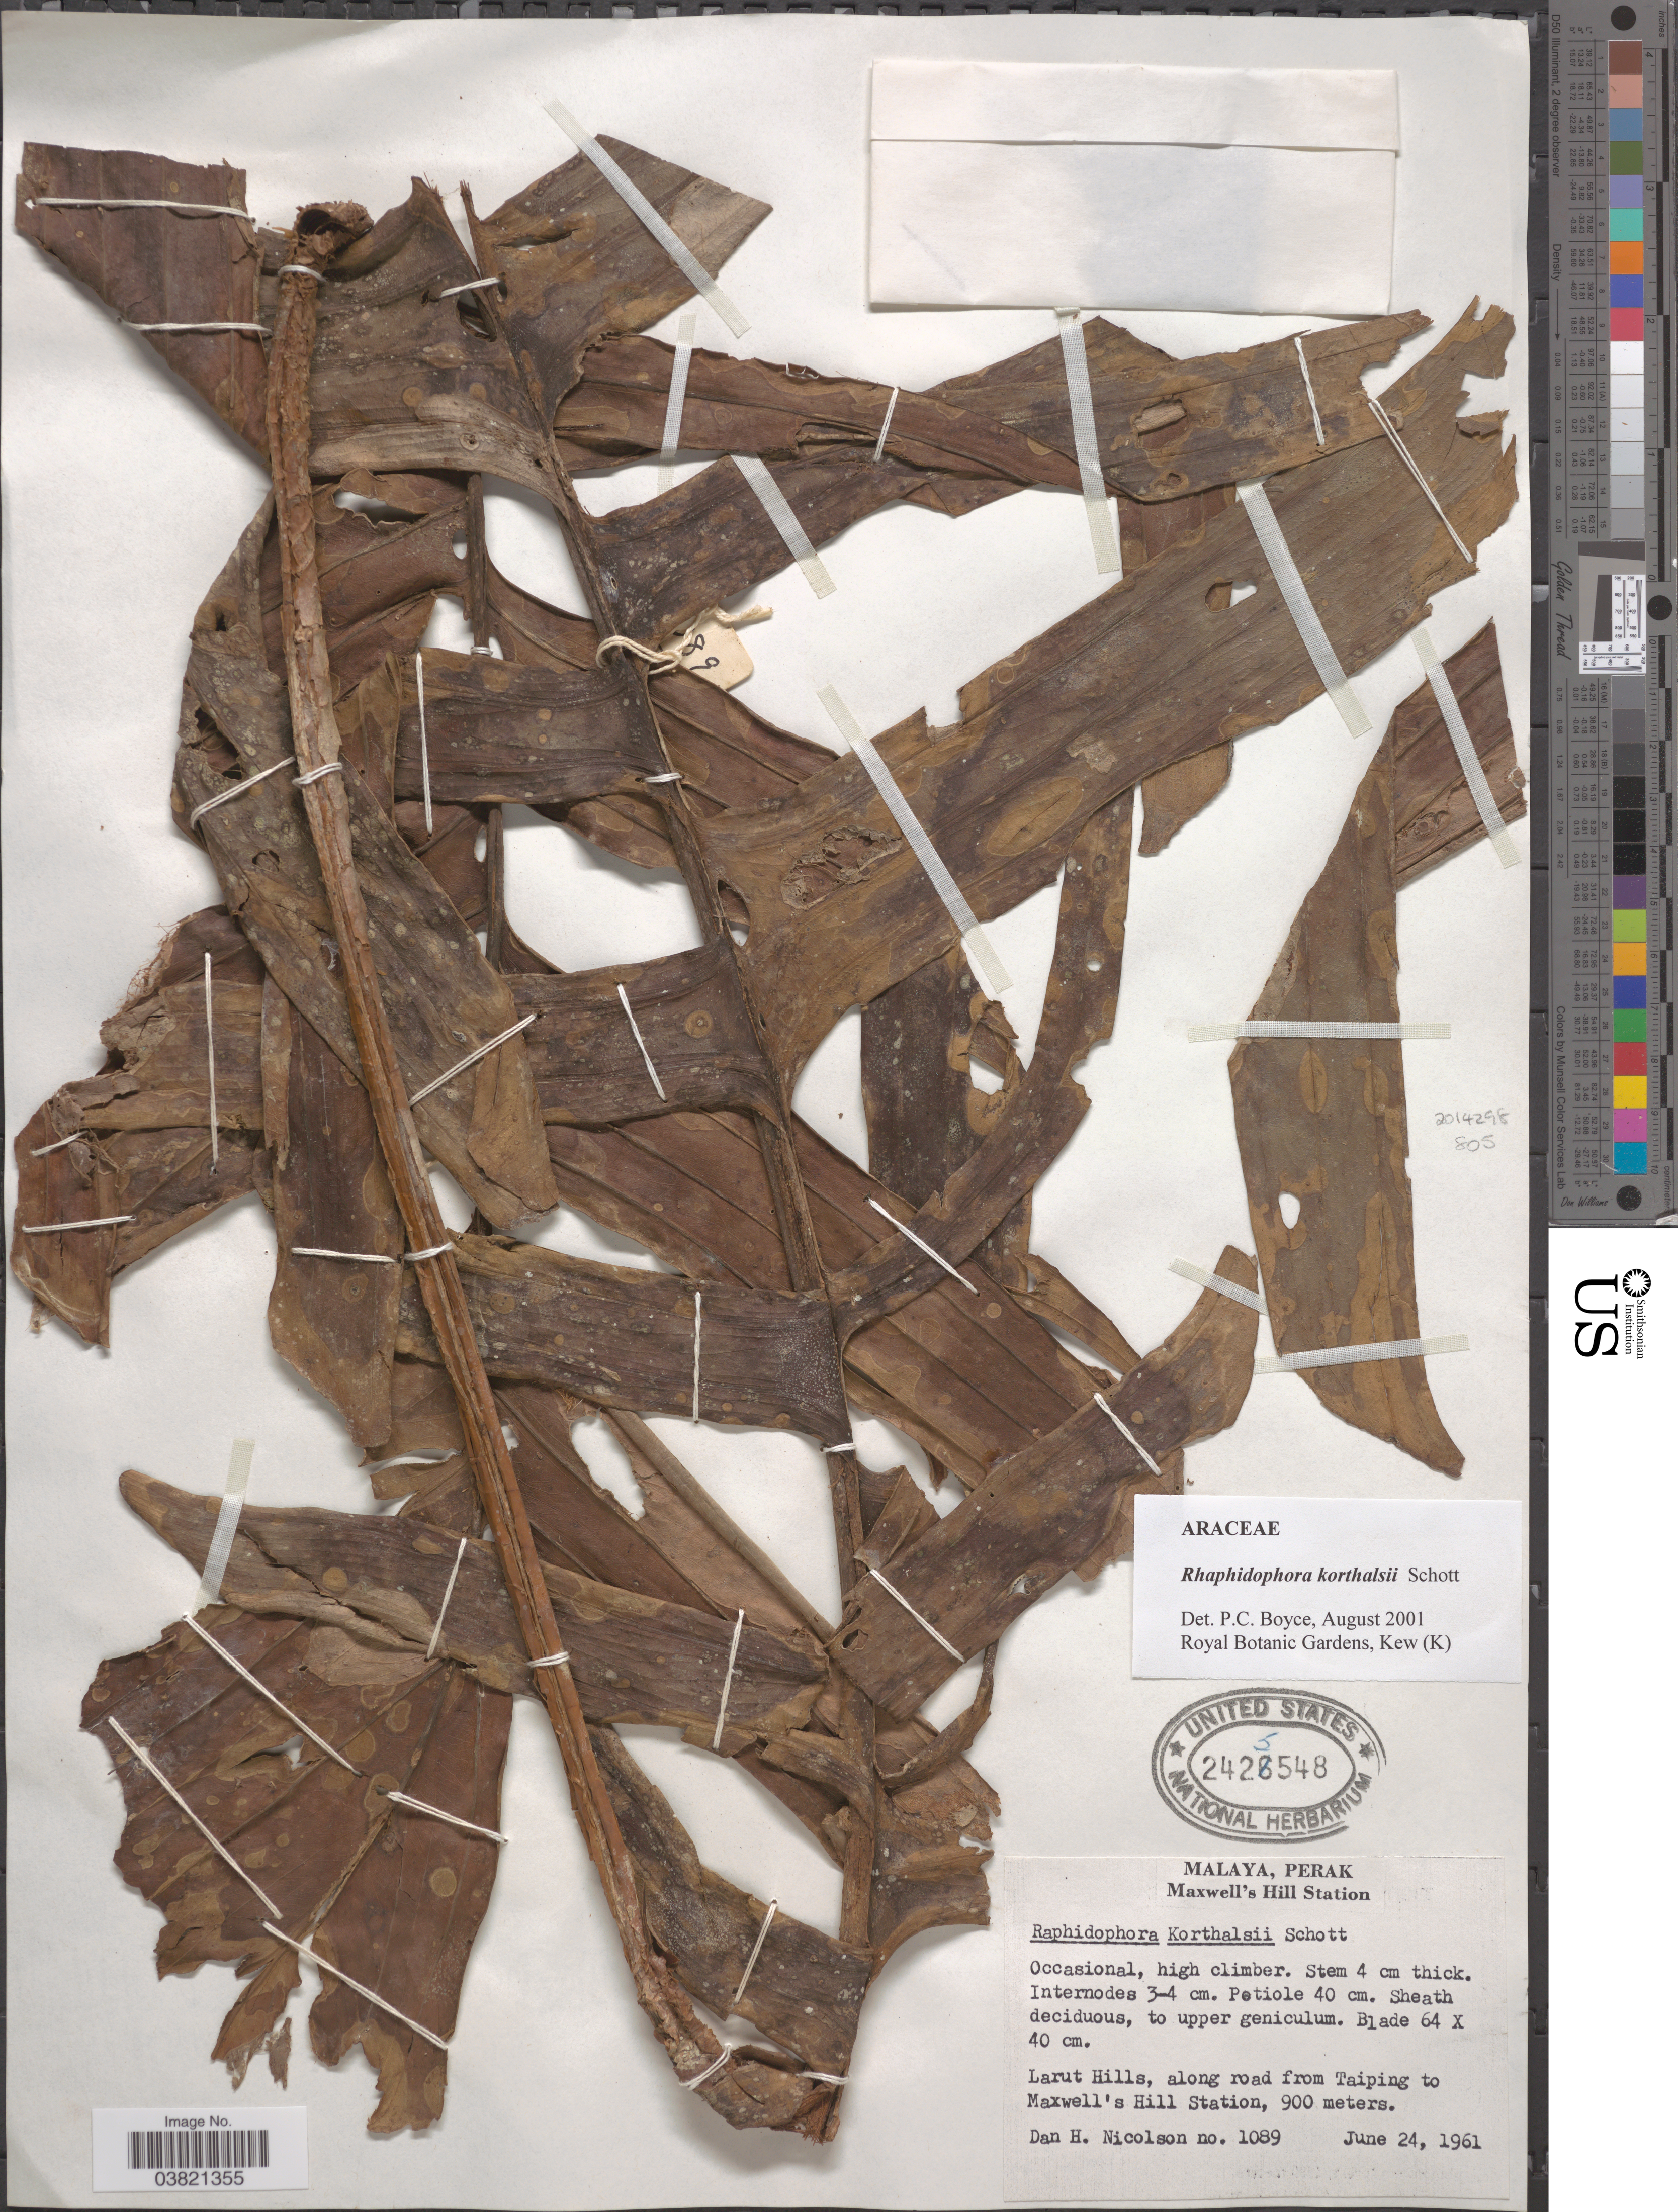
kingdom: Plantae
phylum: Tracheophyta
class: Liliopsida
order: Alismatales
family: Araceae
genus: Rhaphidophora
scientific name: Rhaphidophora korthalsii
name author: Schott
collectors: D. H. Nicolson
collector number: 1089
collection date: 1961-06-24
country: Malaysia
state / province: Perak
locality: Malaya. Maxwell's Hill Station. Larut Hills, along road from Taiping to Maxwell's Hill Station.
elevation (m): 900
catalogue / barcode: US 2425548